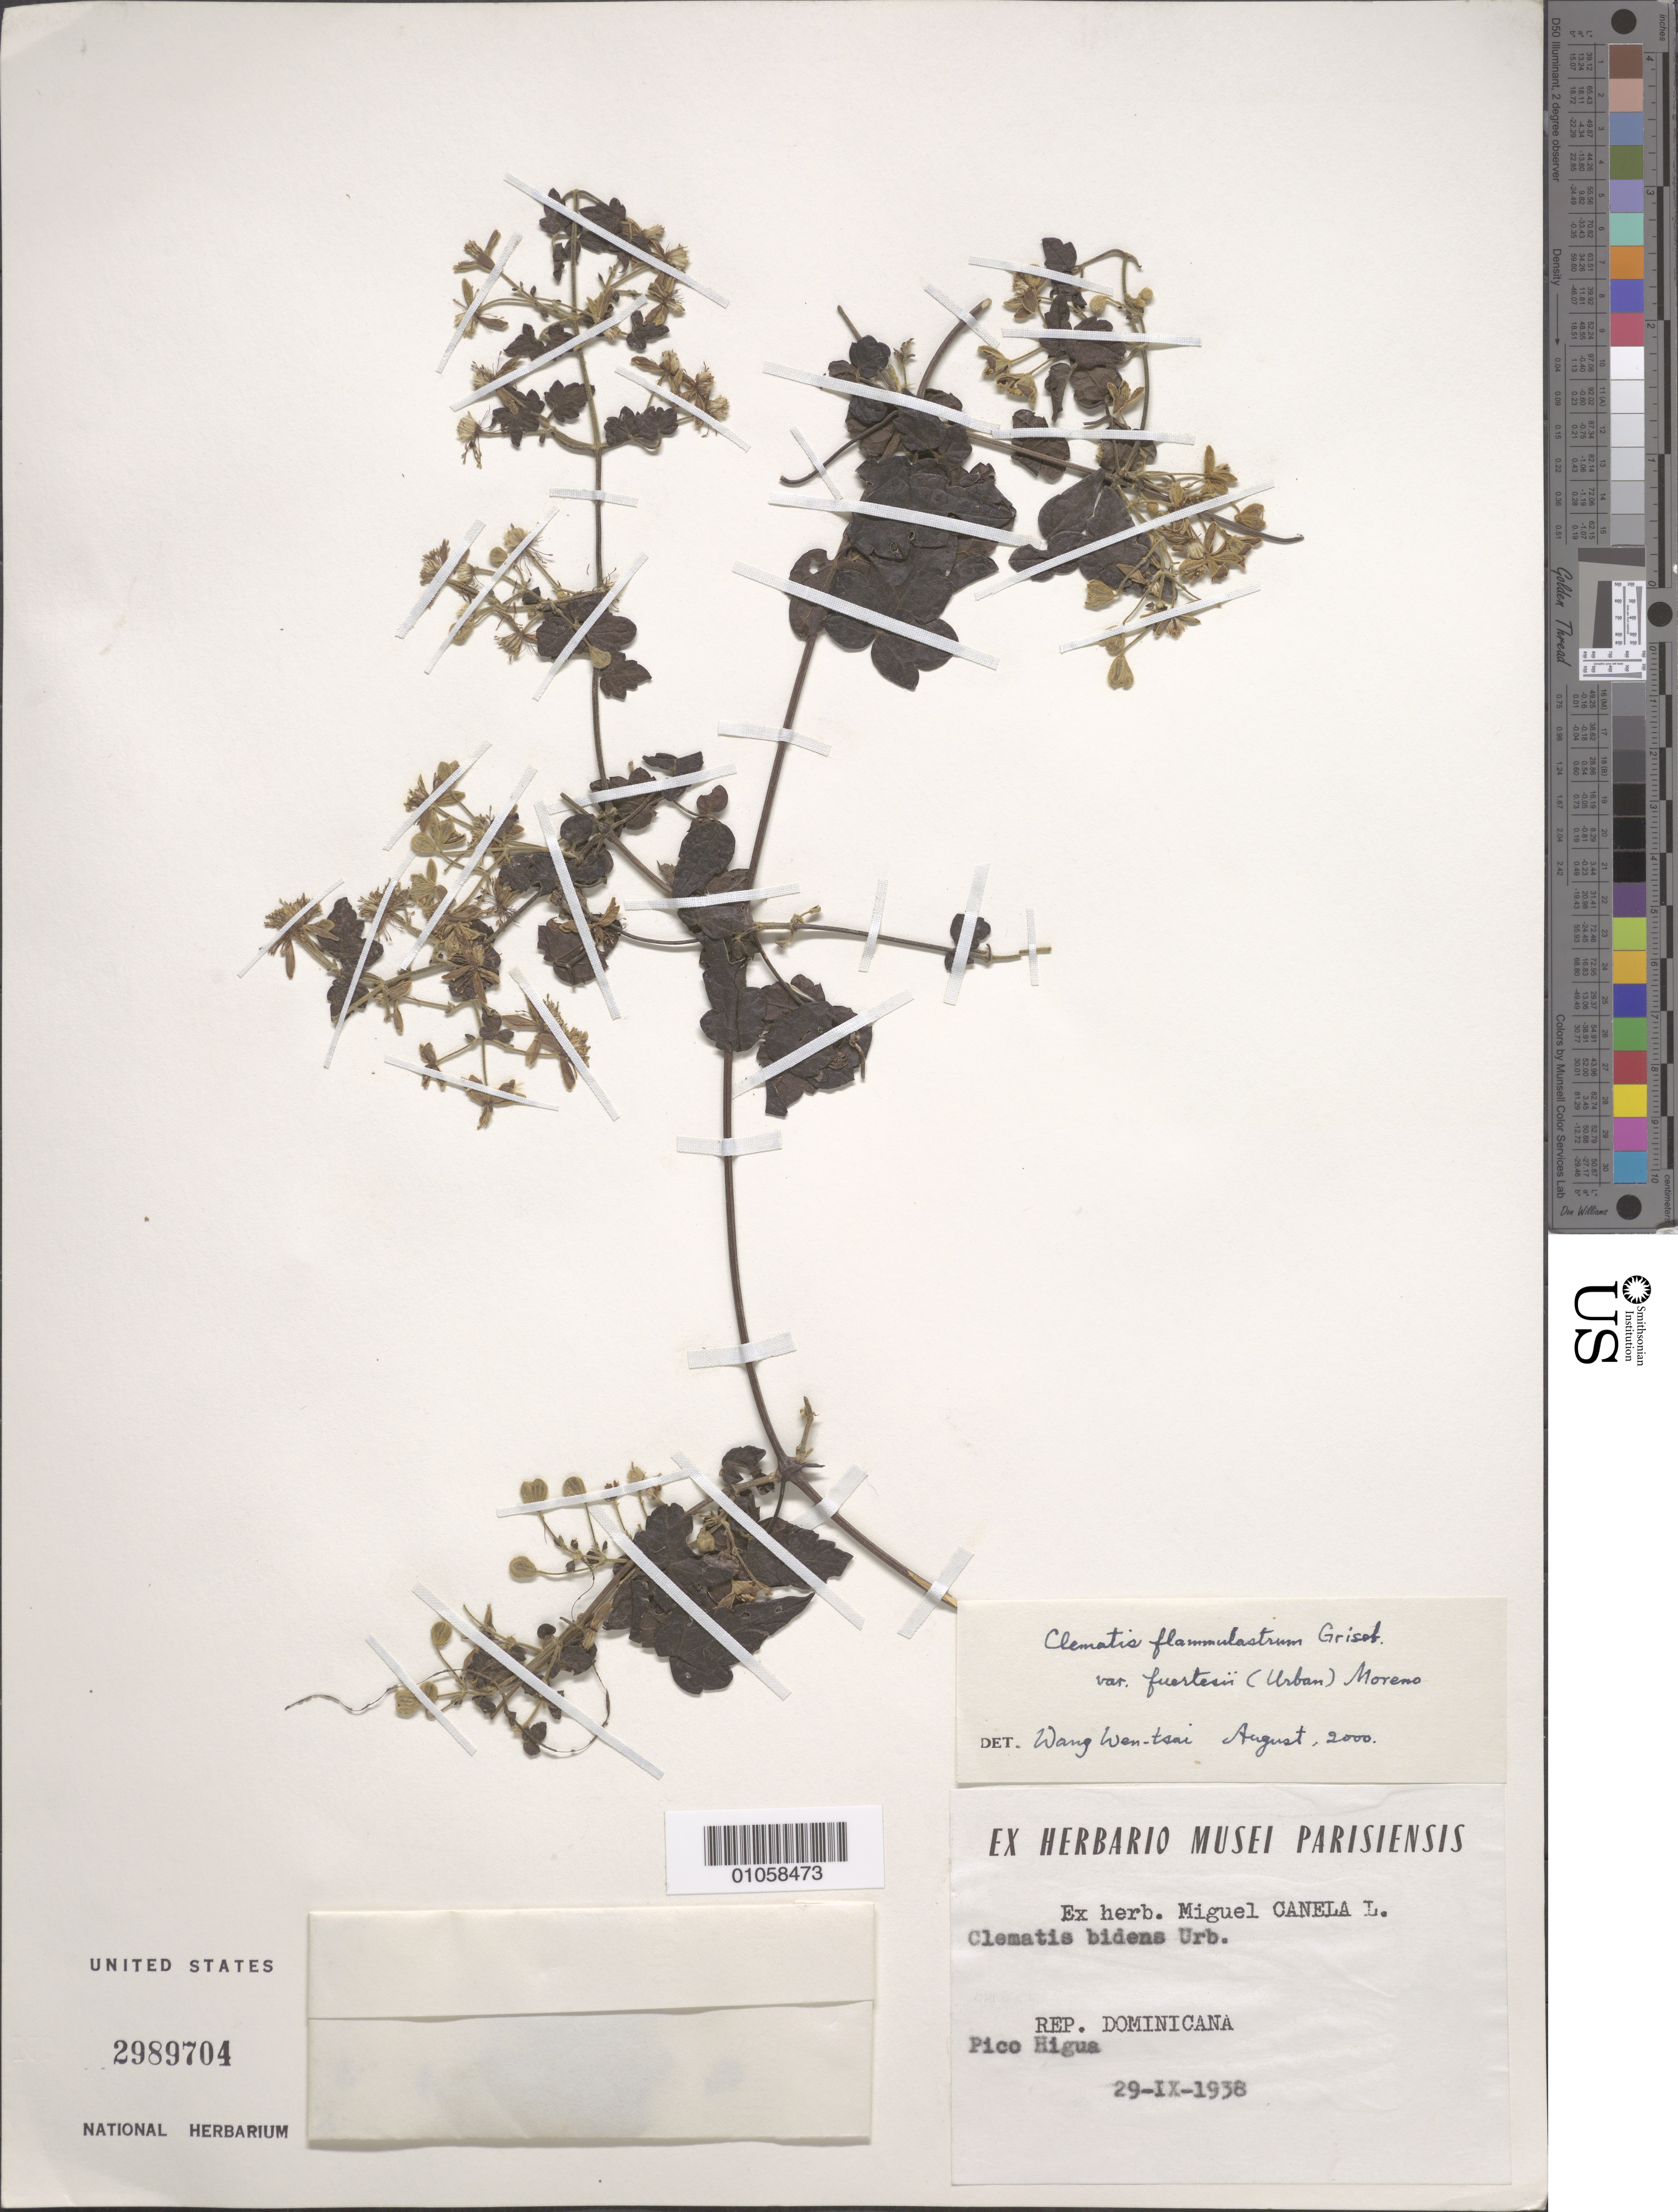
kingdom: Plantae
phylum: Tracheophyta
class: Magnoliopsida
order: Ranunculales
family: Ranunculaceae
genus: Clematis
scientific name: Clematis flammulastrum var. fuertesii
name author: (Urb.) W.T. Wang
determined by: Wang, W. T.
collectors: M. Canela Lazaro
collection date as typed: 29 Sep 1938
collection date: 1938-09-29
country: Dominican Republic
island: Hispaniola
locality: Pico Higua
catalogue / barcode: US 2989704